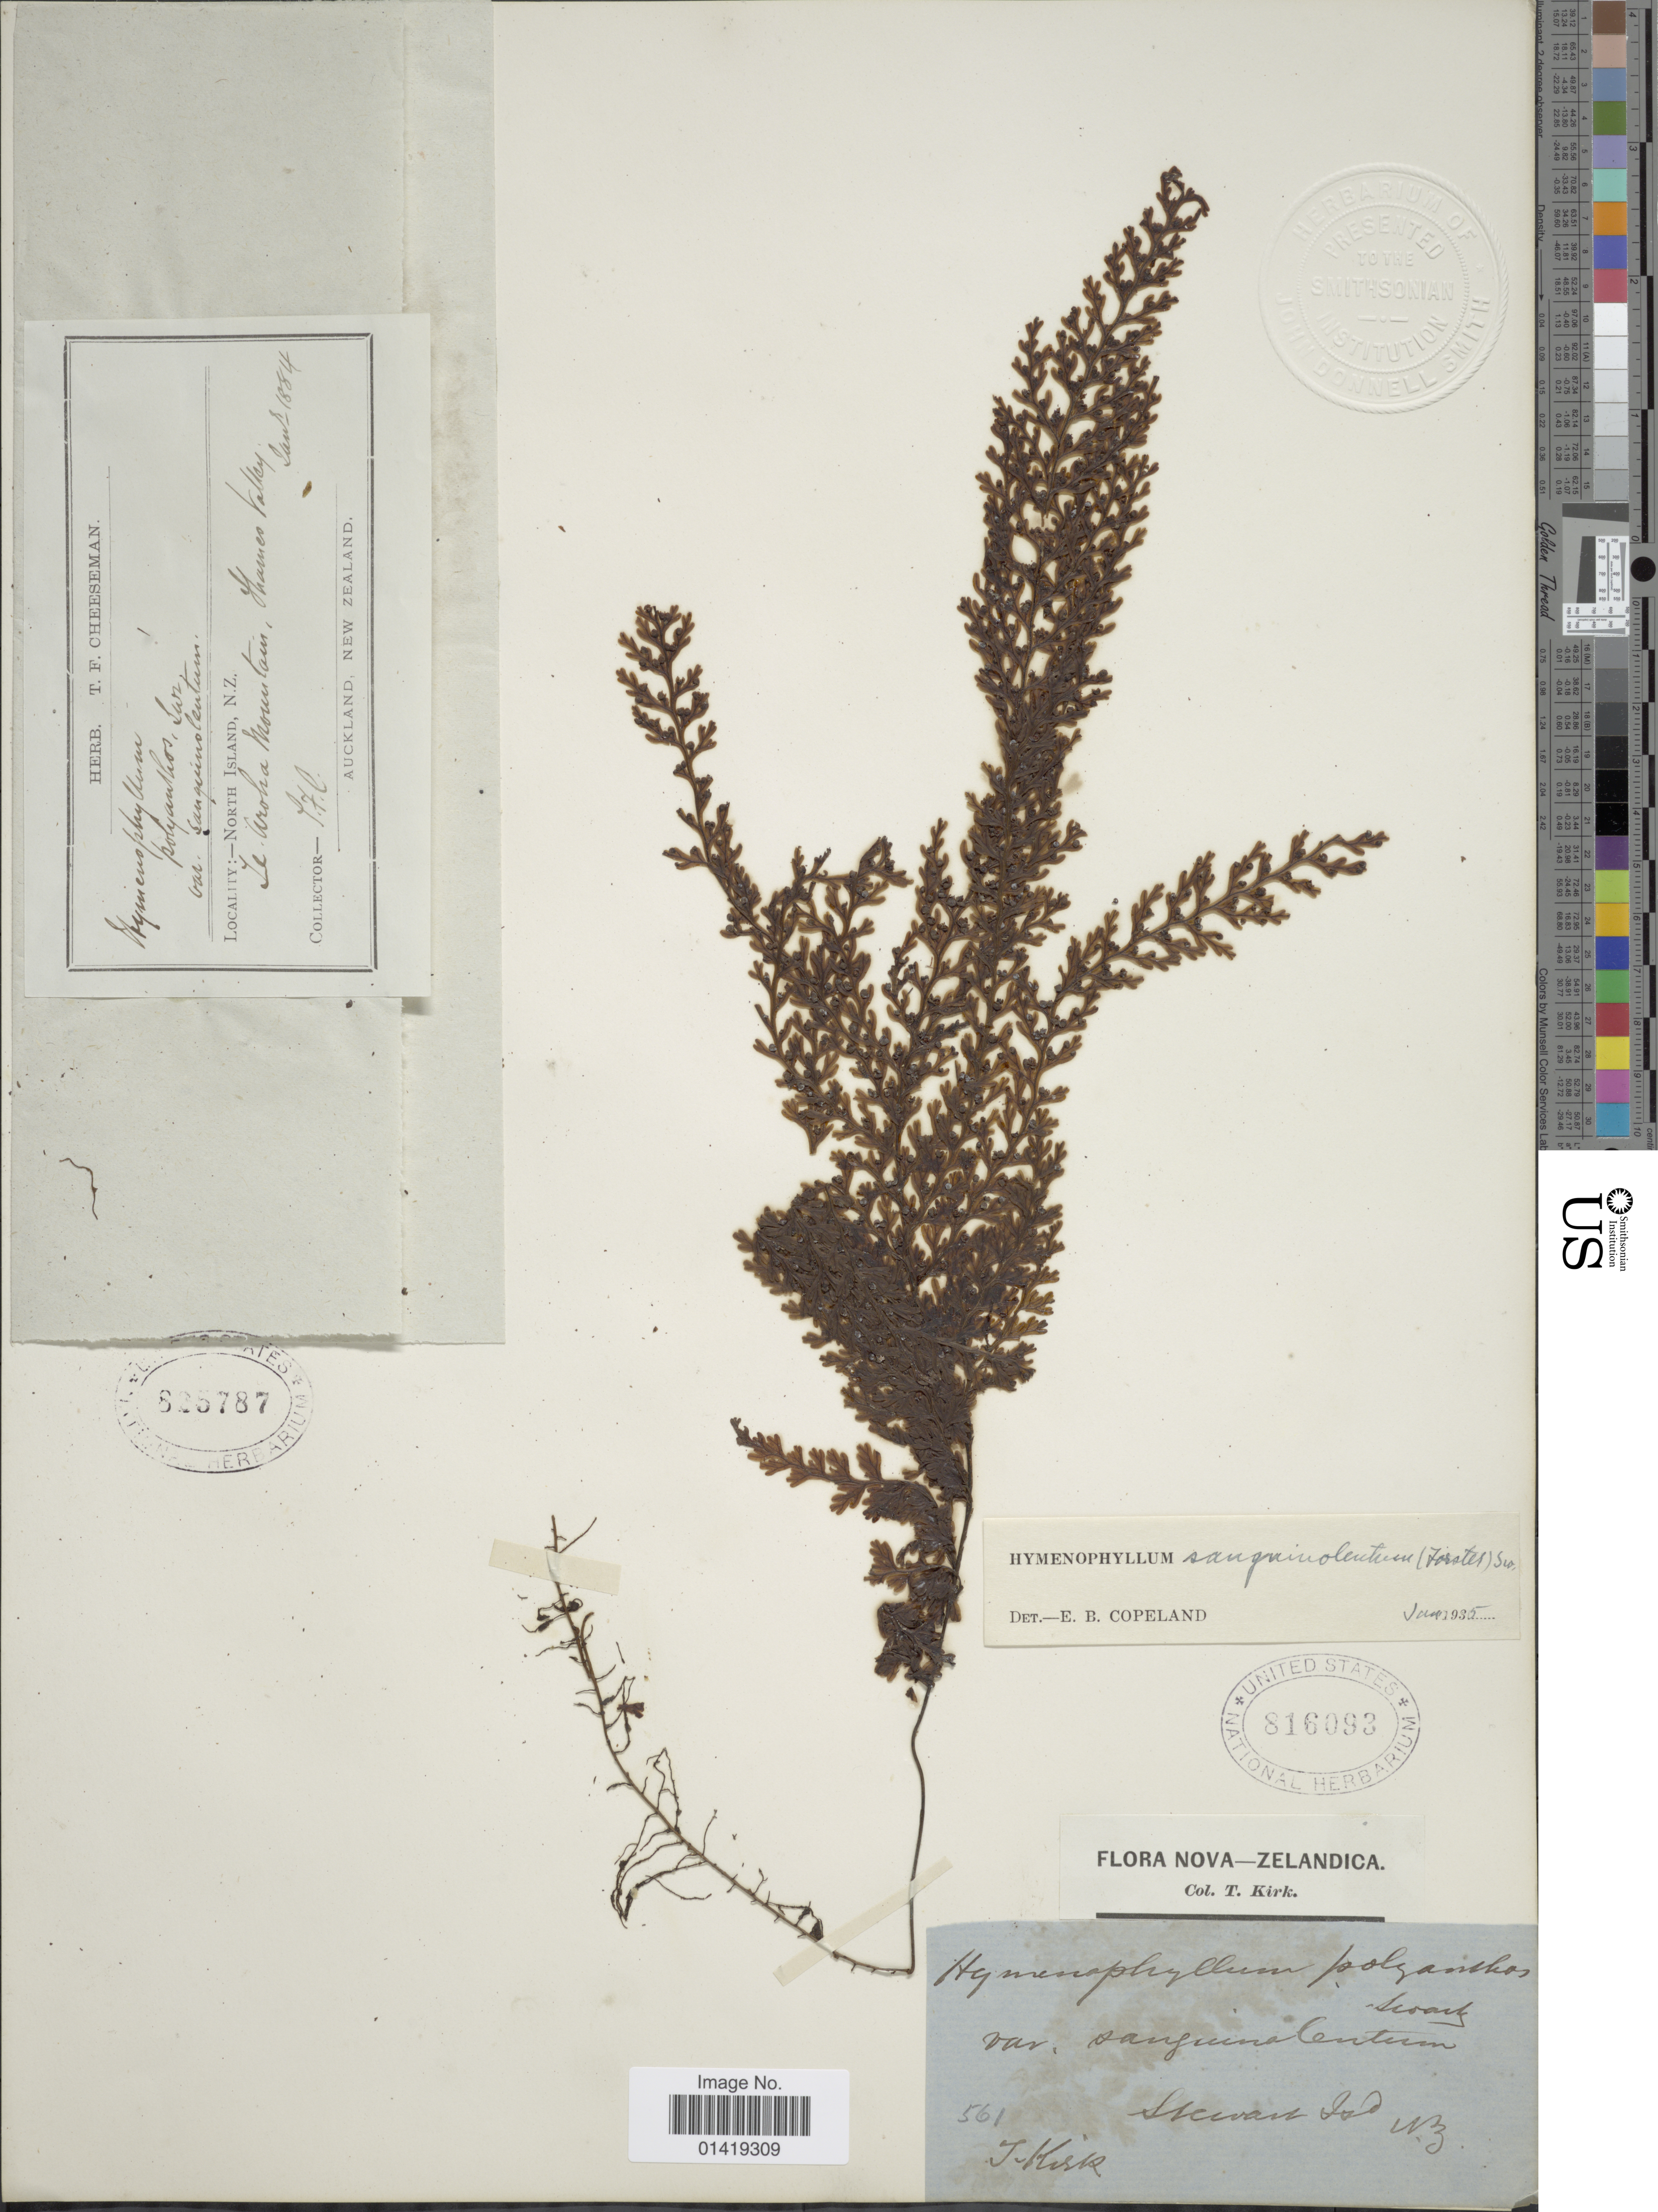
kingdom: Plantae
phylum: Tracheophyta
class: Polypodiopsida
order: Hymenophyllales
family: Hymenophyllaceae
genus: Hymenophyllum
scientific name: Hymenophyllum sanguinolentum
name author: (G. Forst.) Sw.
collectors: T. Kirk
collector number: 561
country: New Zealand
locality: Stewart Isl N.Z.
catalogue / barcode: US 816093